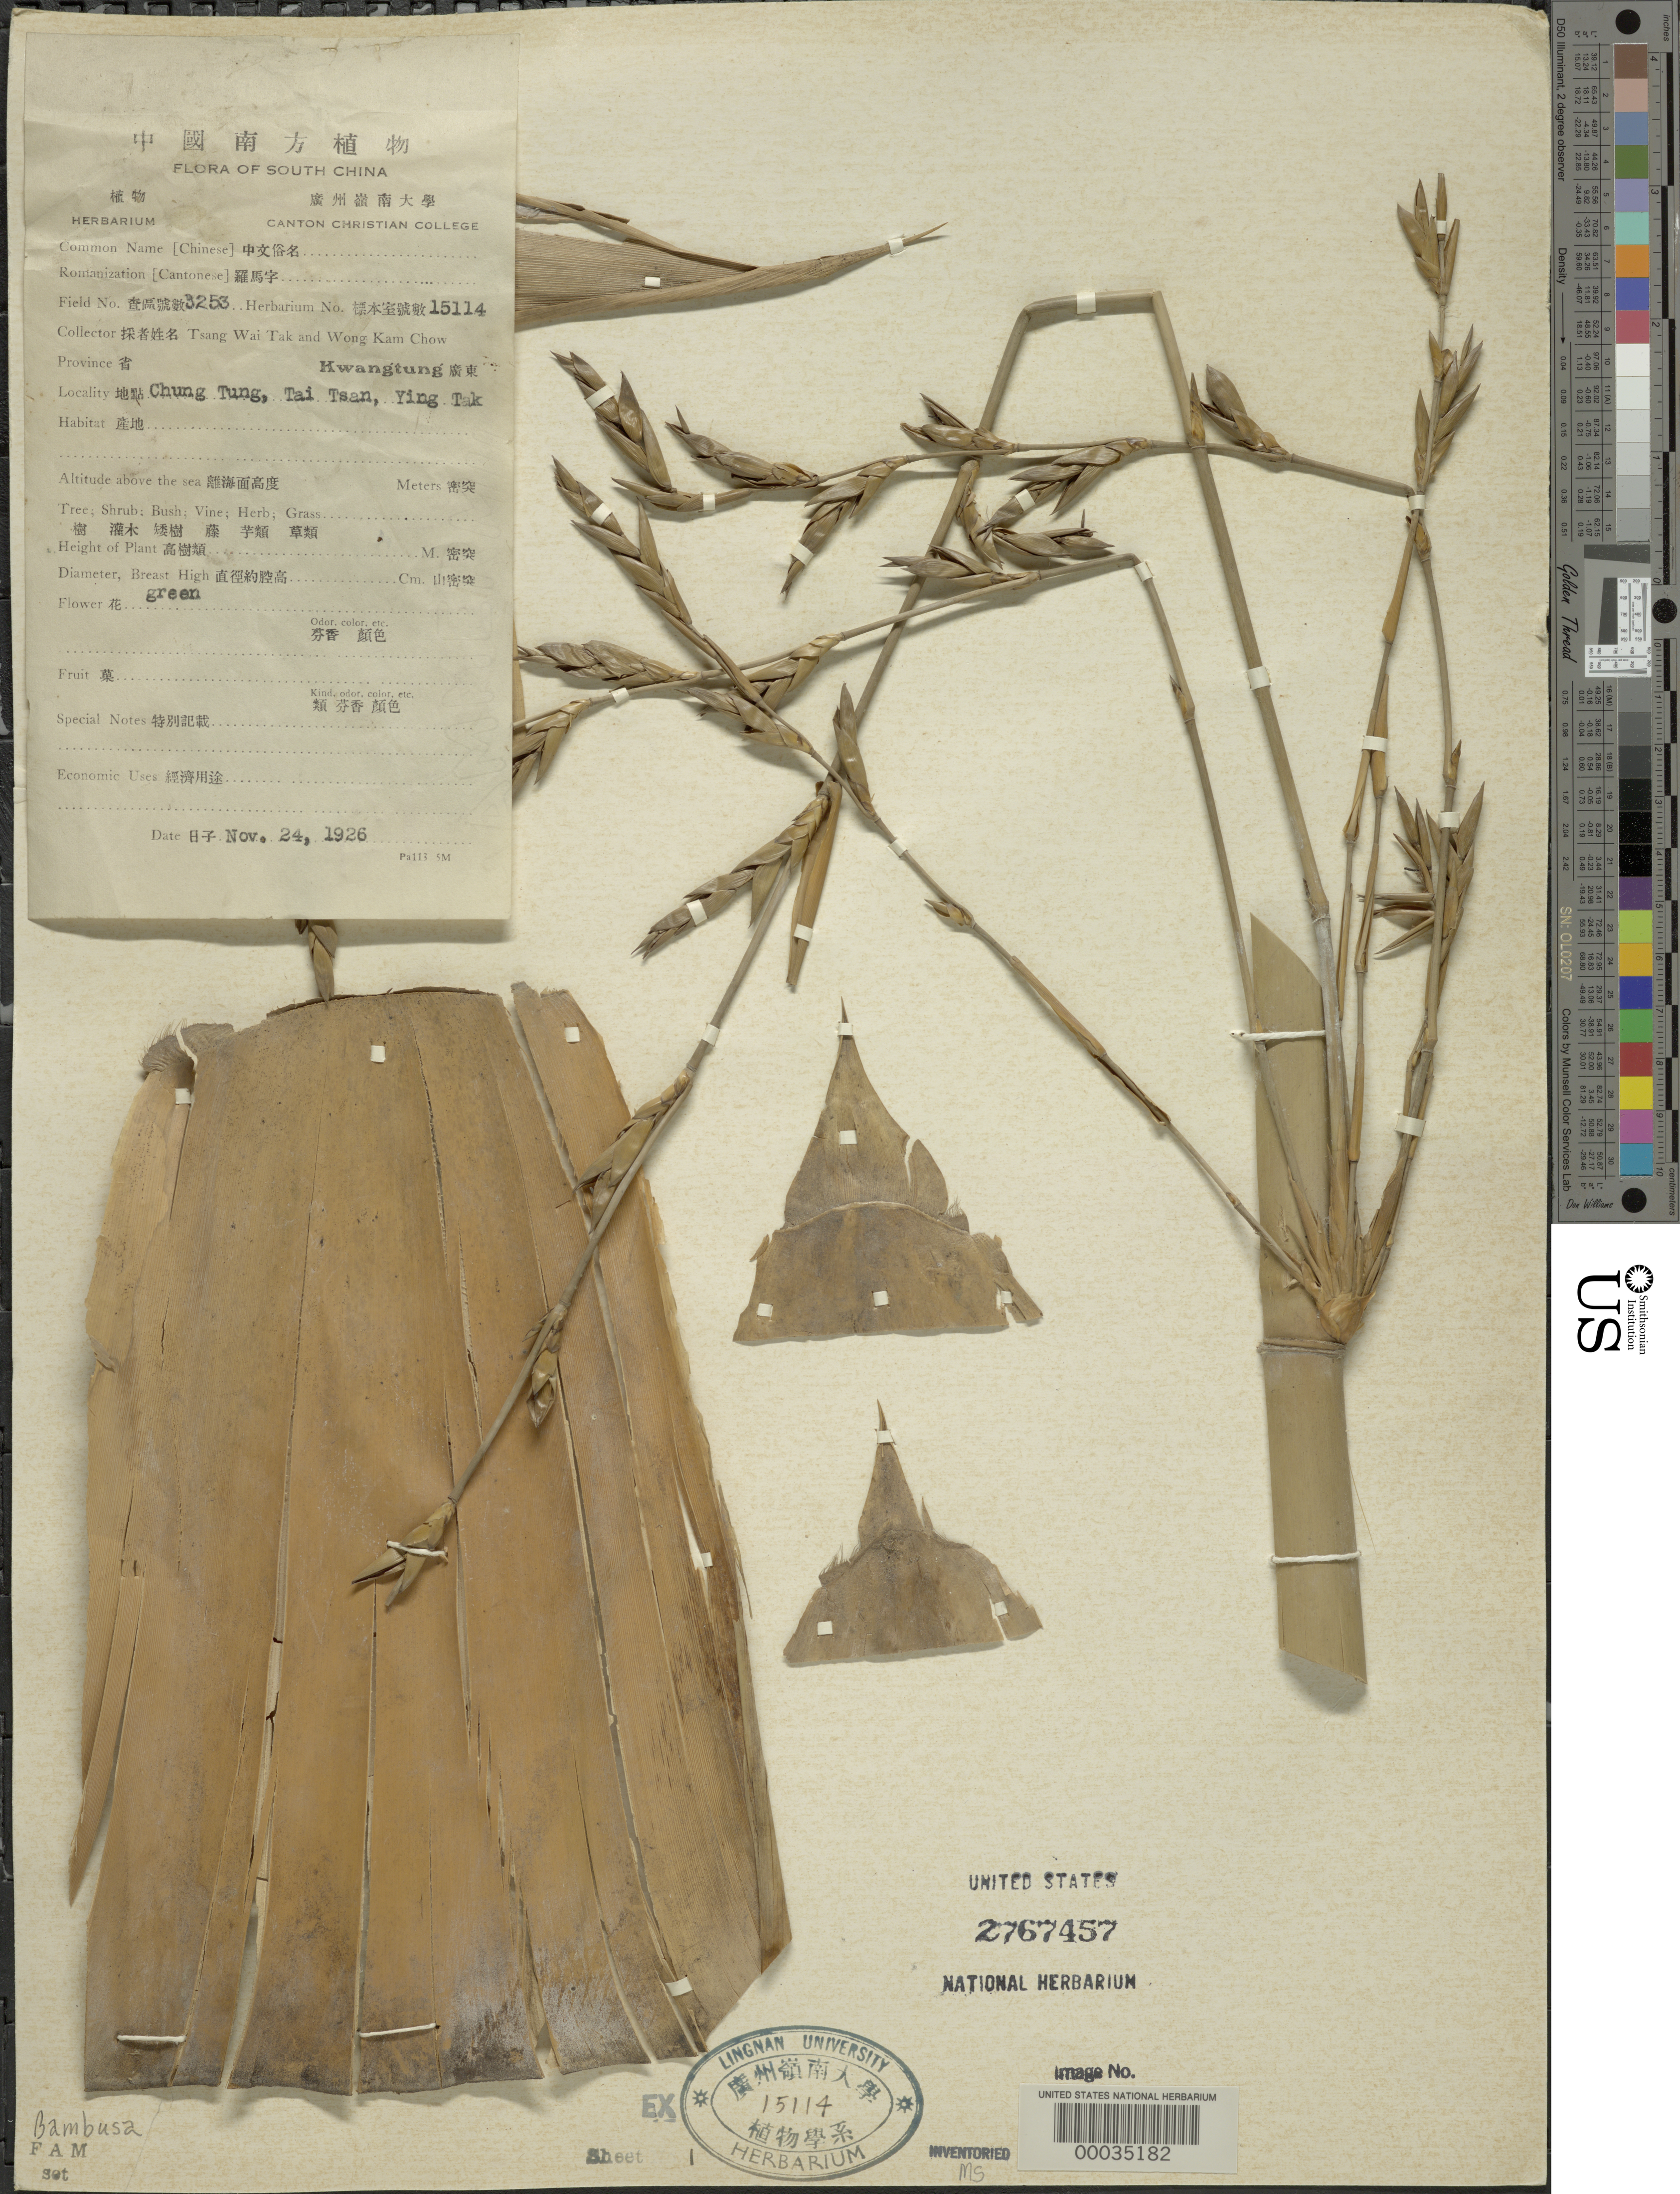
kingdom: Plantae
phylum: Tracheophyta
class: Liliopsida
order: Poales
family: Poaceae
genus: Bambusa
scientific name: Bambusa sp.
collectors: W. T. Tsang & K. Chow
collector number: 3253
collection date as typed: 24 Nov 1926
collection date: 1926-11-24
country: China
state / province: Guangdong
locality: Chung tung, tai tsan, ying tak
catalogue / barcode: US 2767457